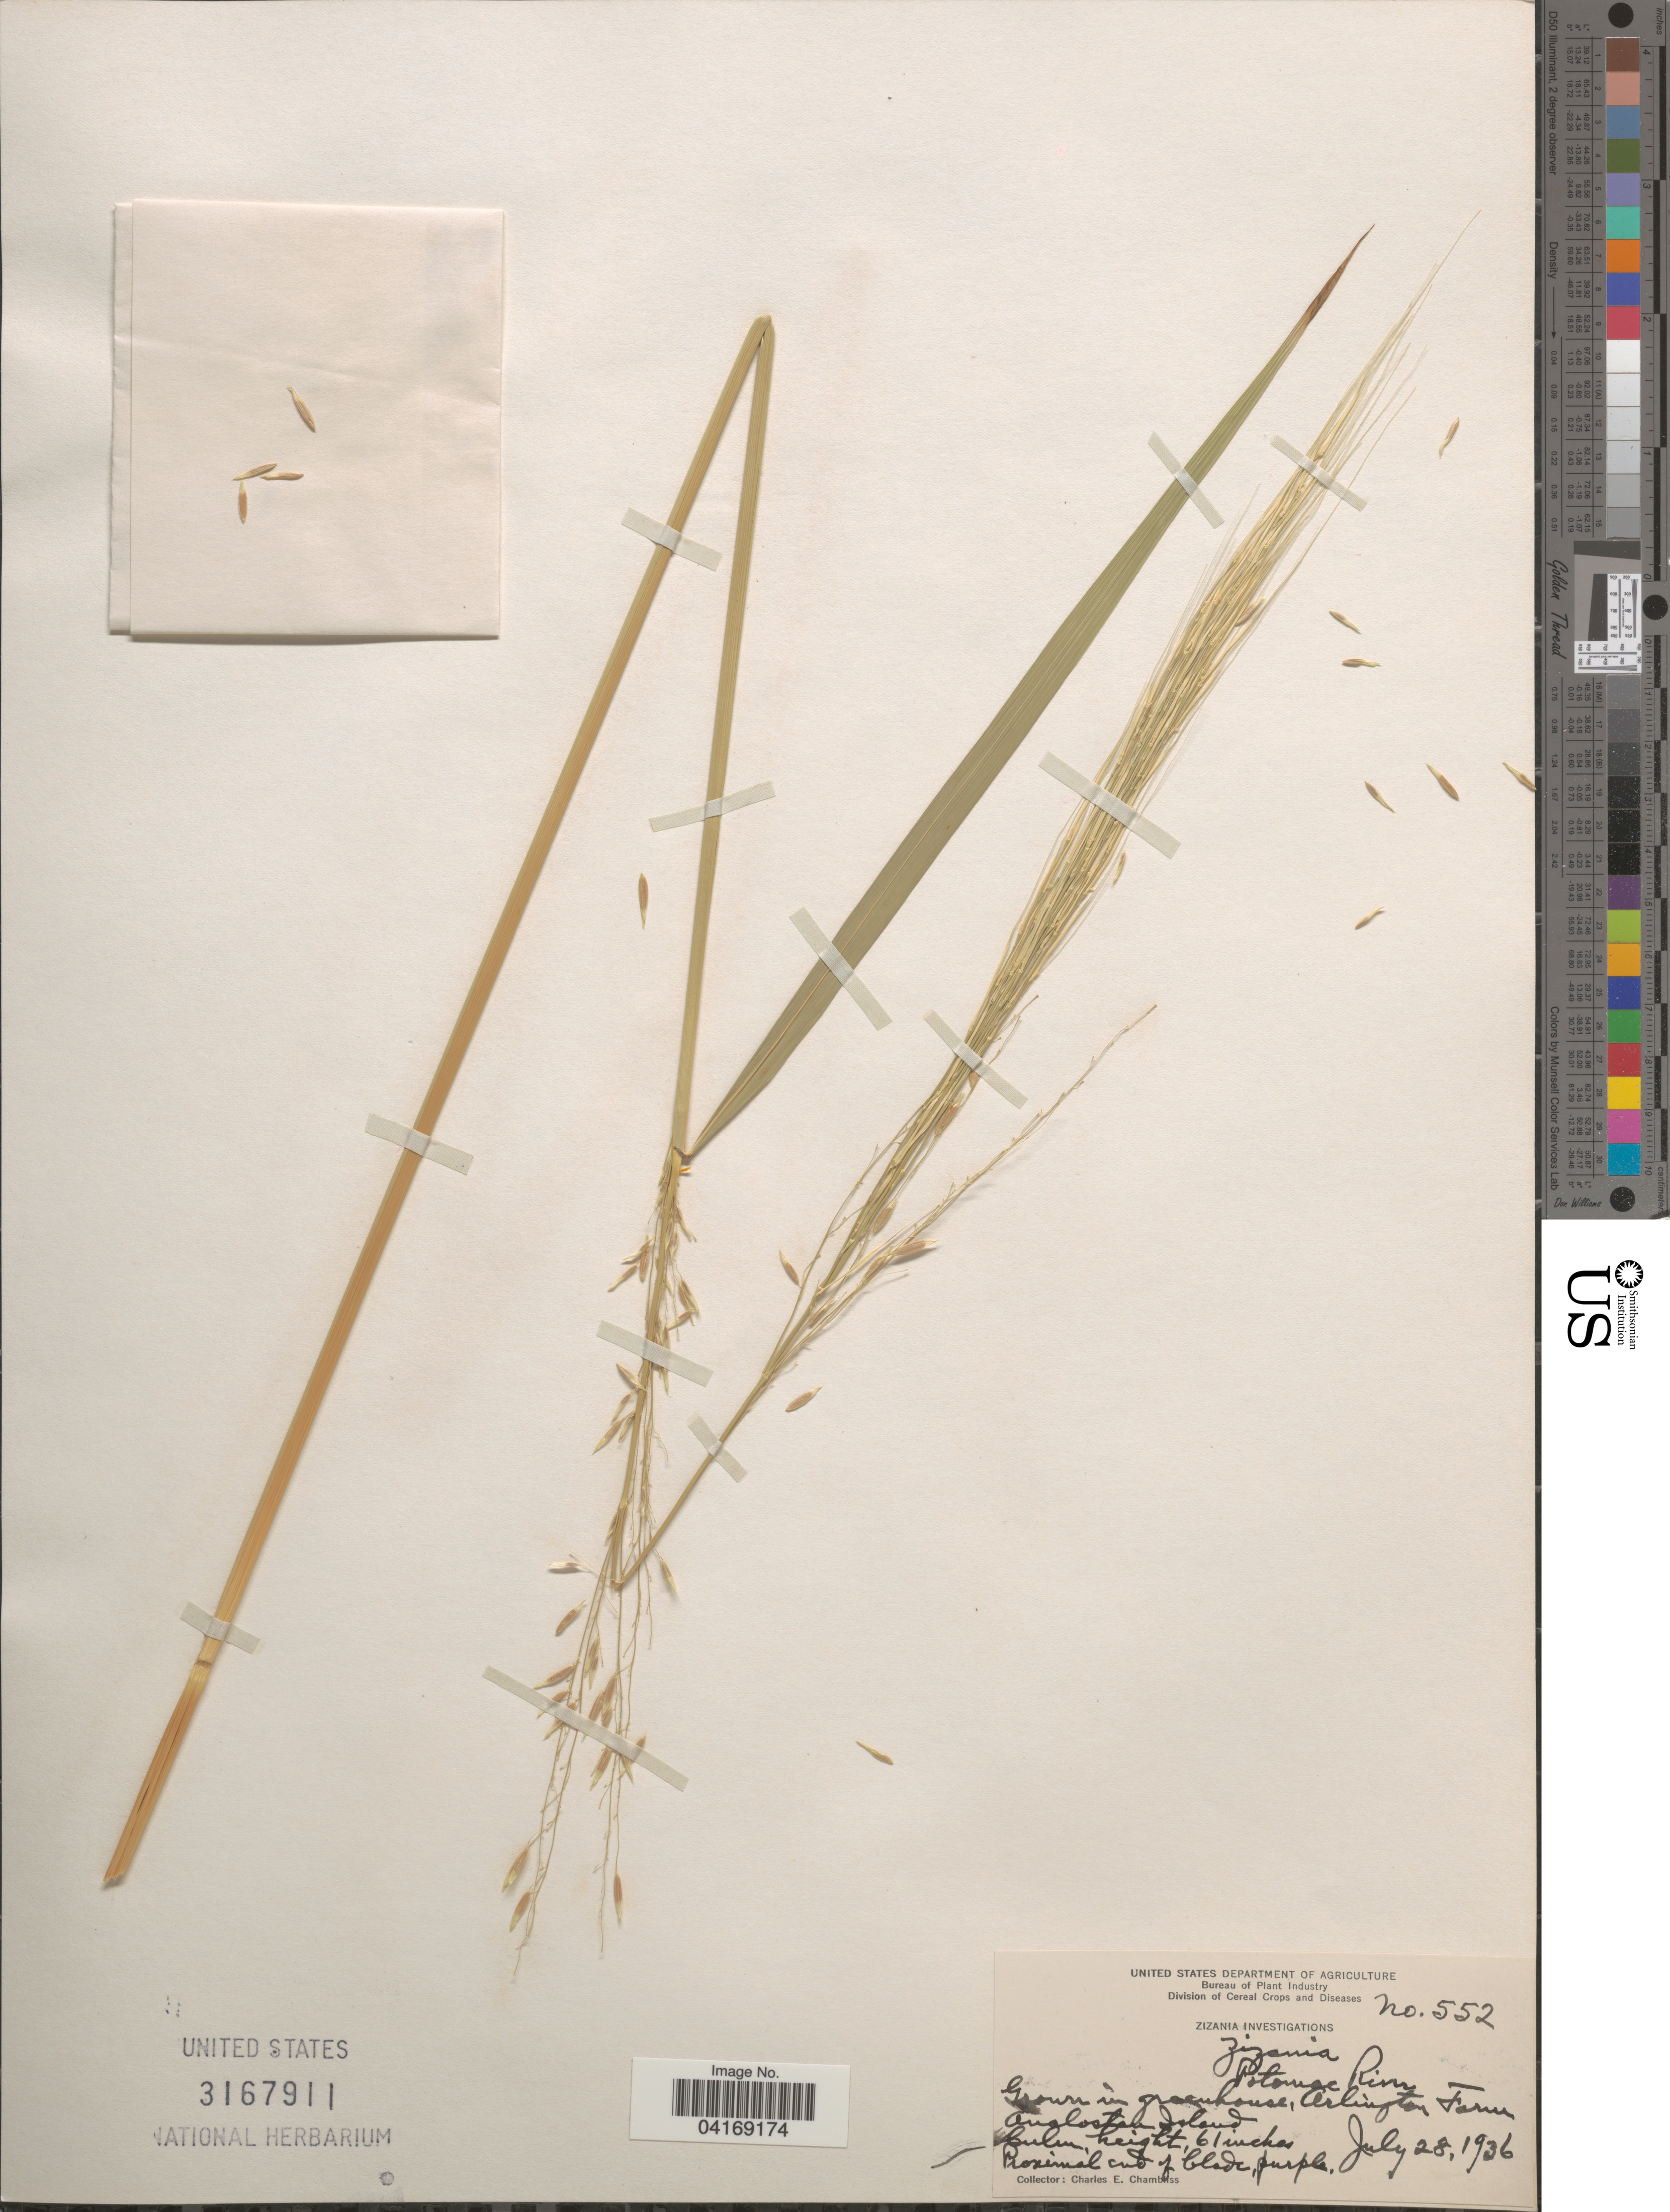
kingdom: Plantae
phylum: Tracheophyta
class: Liliopsida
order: Poales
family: Poaceae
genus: Zizania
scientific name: Zizania sp.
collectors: C. Chambliss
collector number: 552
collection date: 1936-07-28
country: United States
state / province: District of Columbia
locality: Potomac River. Grown in greenhouse, Arlington Farm. Analostan Island.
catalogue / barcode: US 3167911